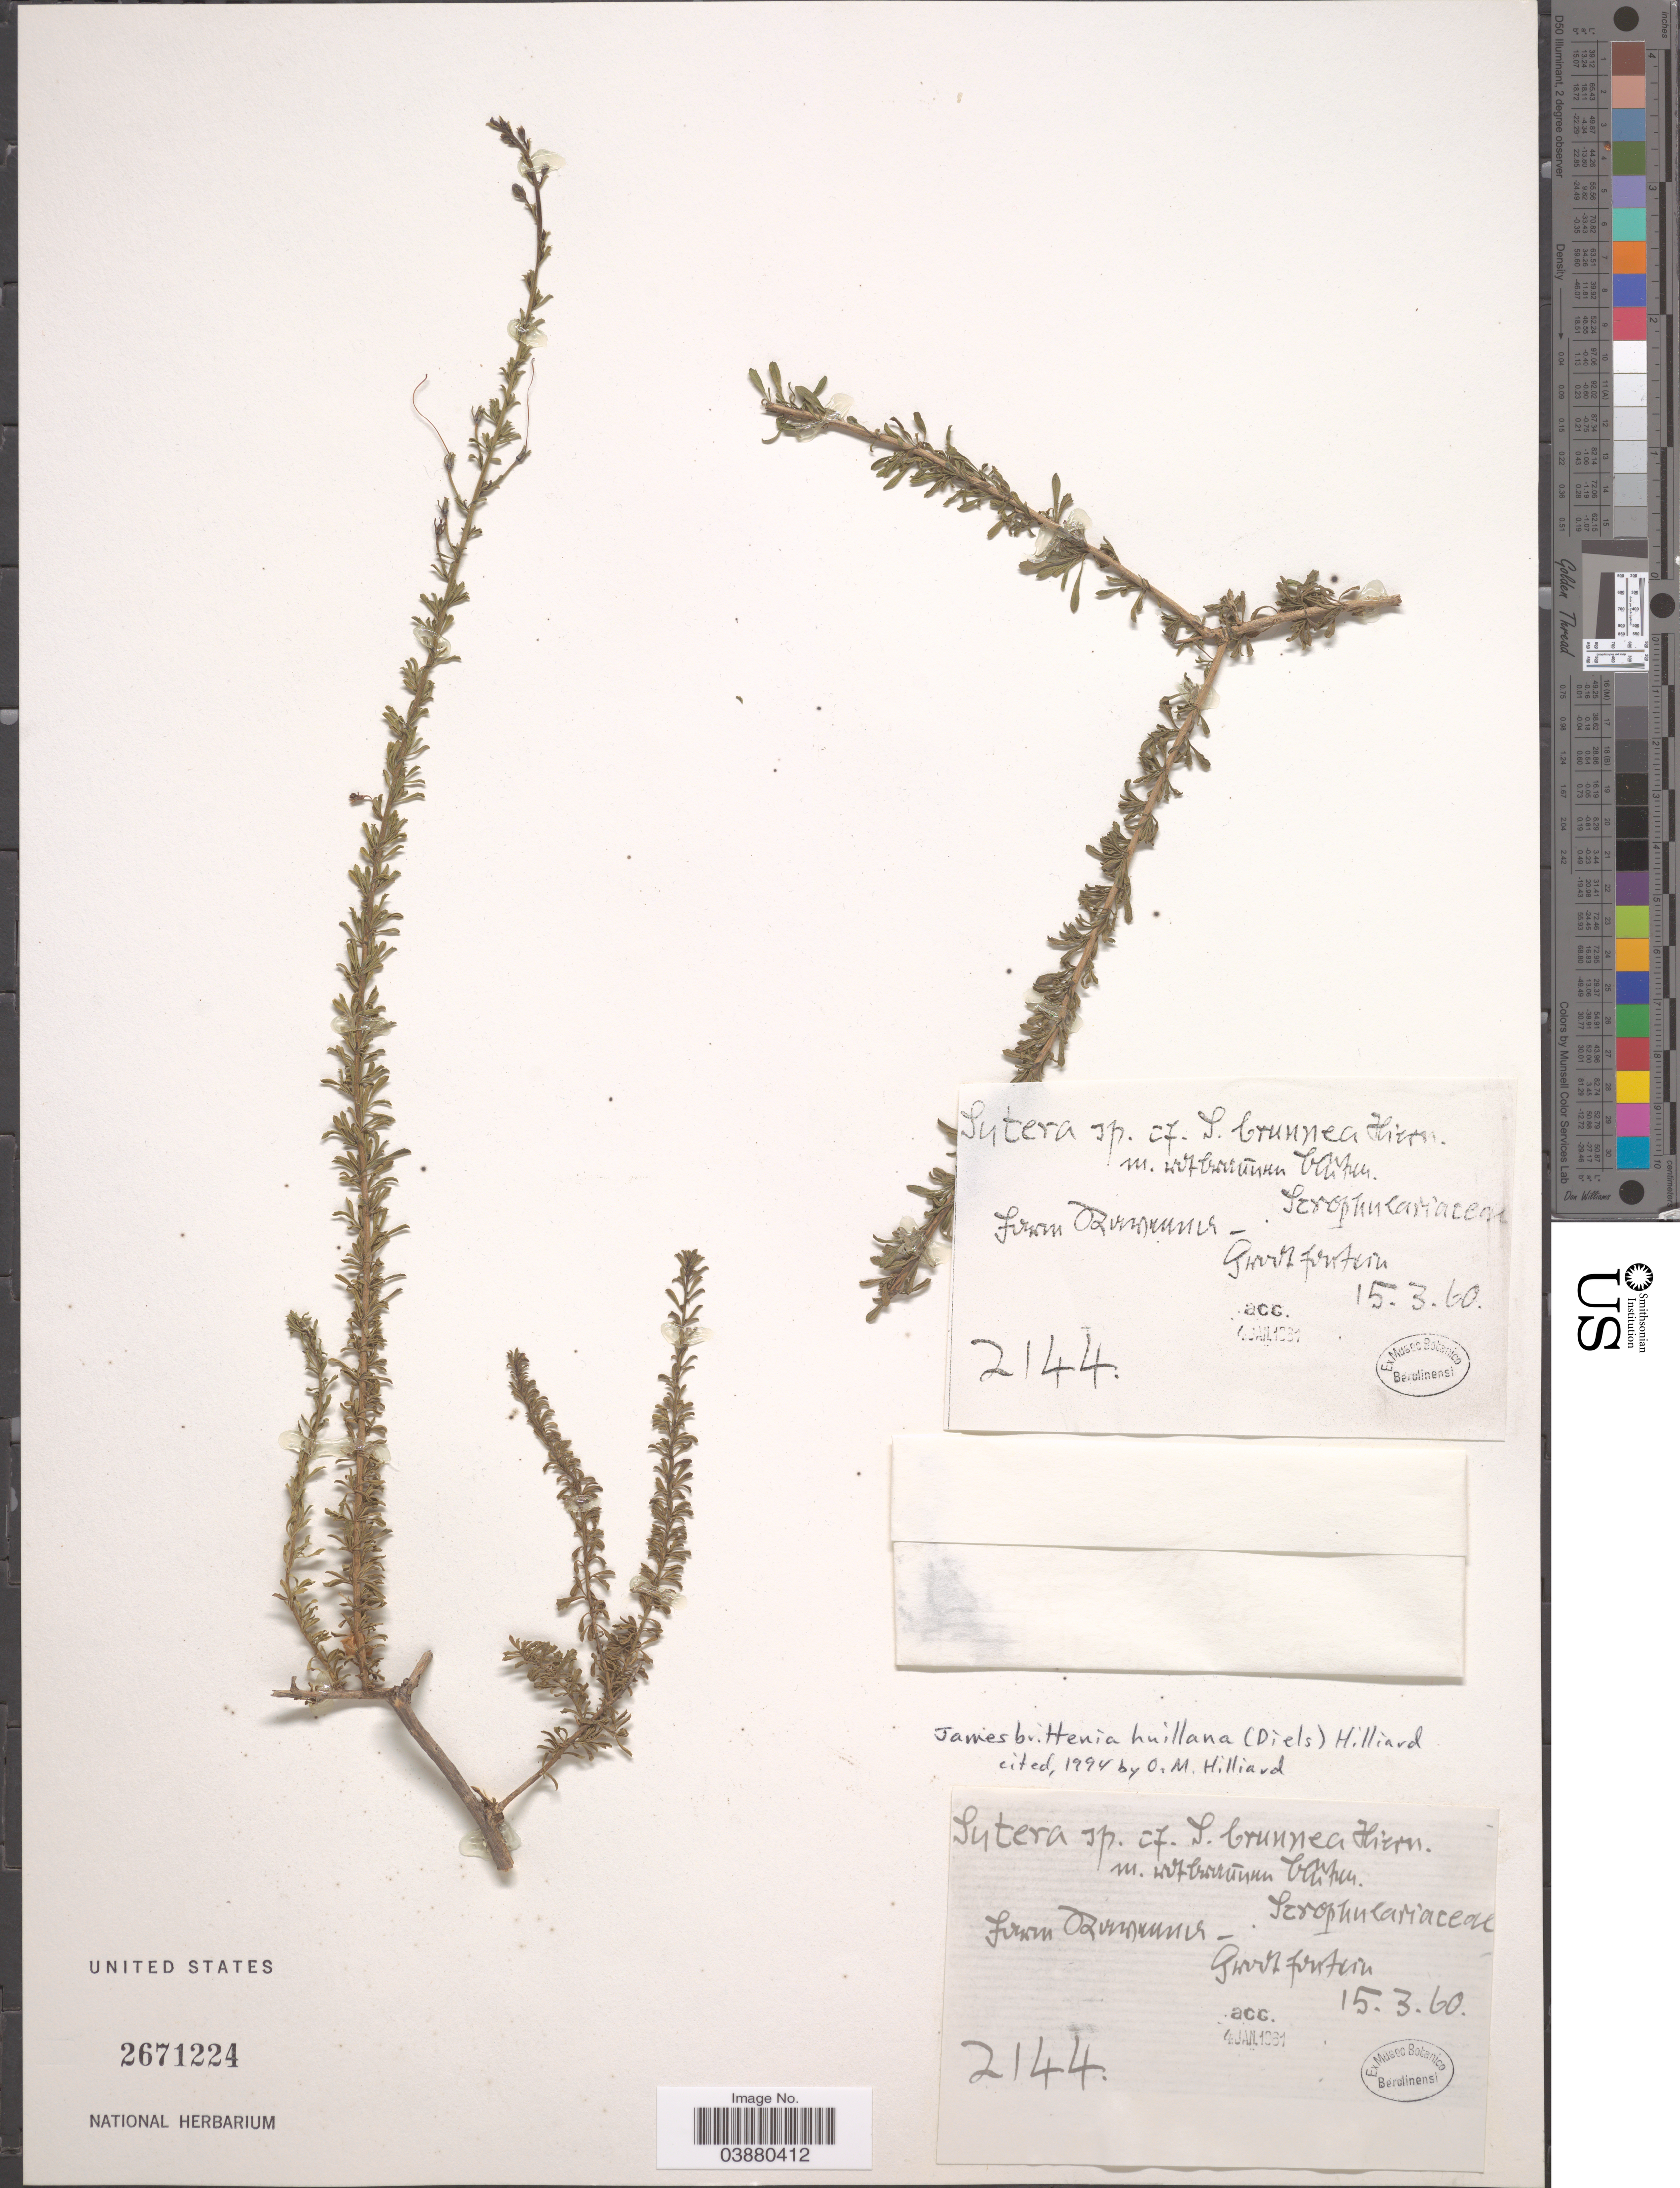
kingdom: Plantae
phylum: Tracheophyta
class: Magnoliopsida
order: Lamiales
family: Scrophulariaceae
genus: Jamesbrittenia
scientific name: Jamesbrittenia huillana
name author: (Diels) Hilliard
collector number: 2144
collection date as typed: Transcribed d/m/y: 15/3/60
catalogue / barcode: US 2671224